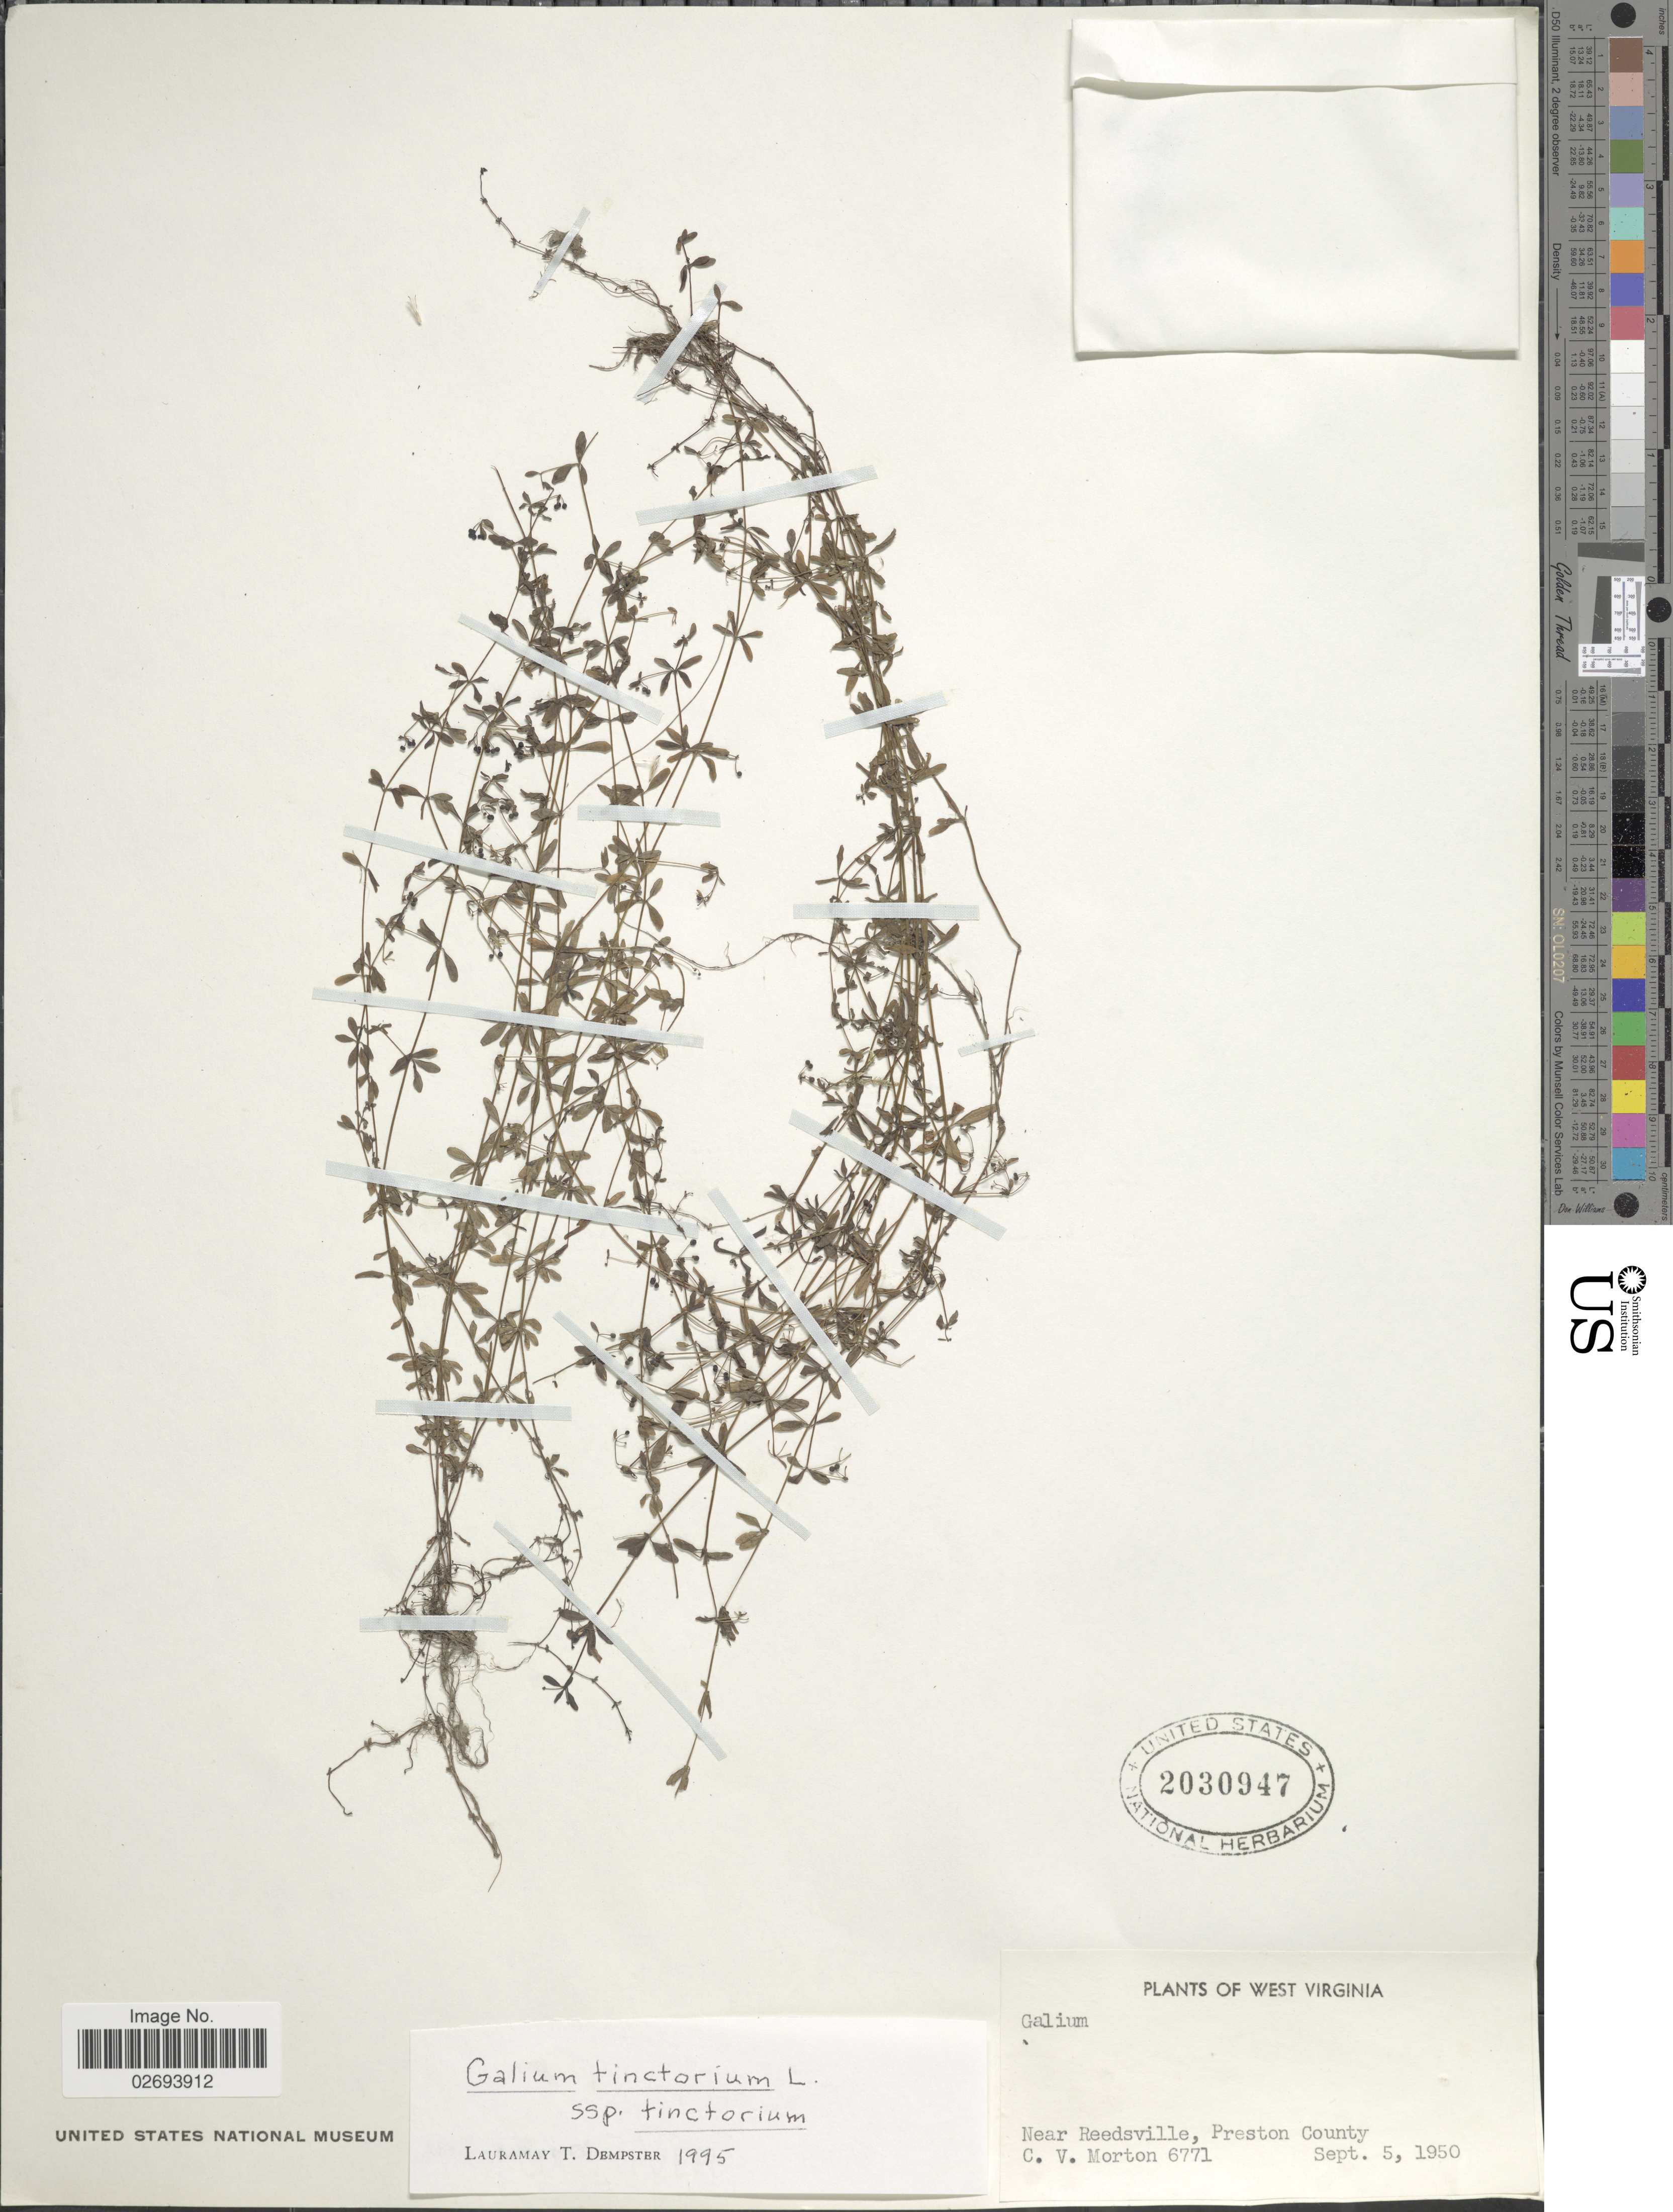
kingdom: Plantae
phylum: Tracheophyta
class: Magnoliopsida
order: Gentianales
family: Rubiaceae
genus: Galium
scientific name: Galium tinctorium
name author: (L.) Scop.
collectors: C. V. Morton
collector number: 6771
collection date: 1950-09-05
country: United States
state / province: West Virginia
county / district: Preston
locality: Near Reedsville, Preston County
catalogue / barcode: US 2030947